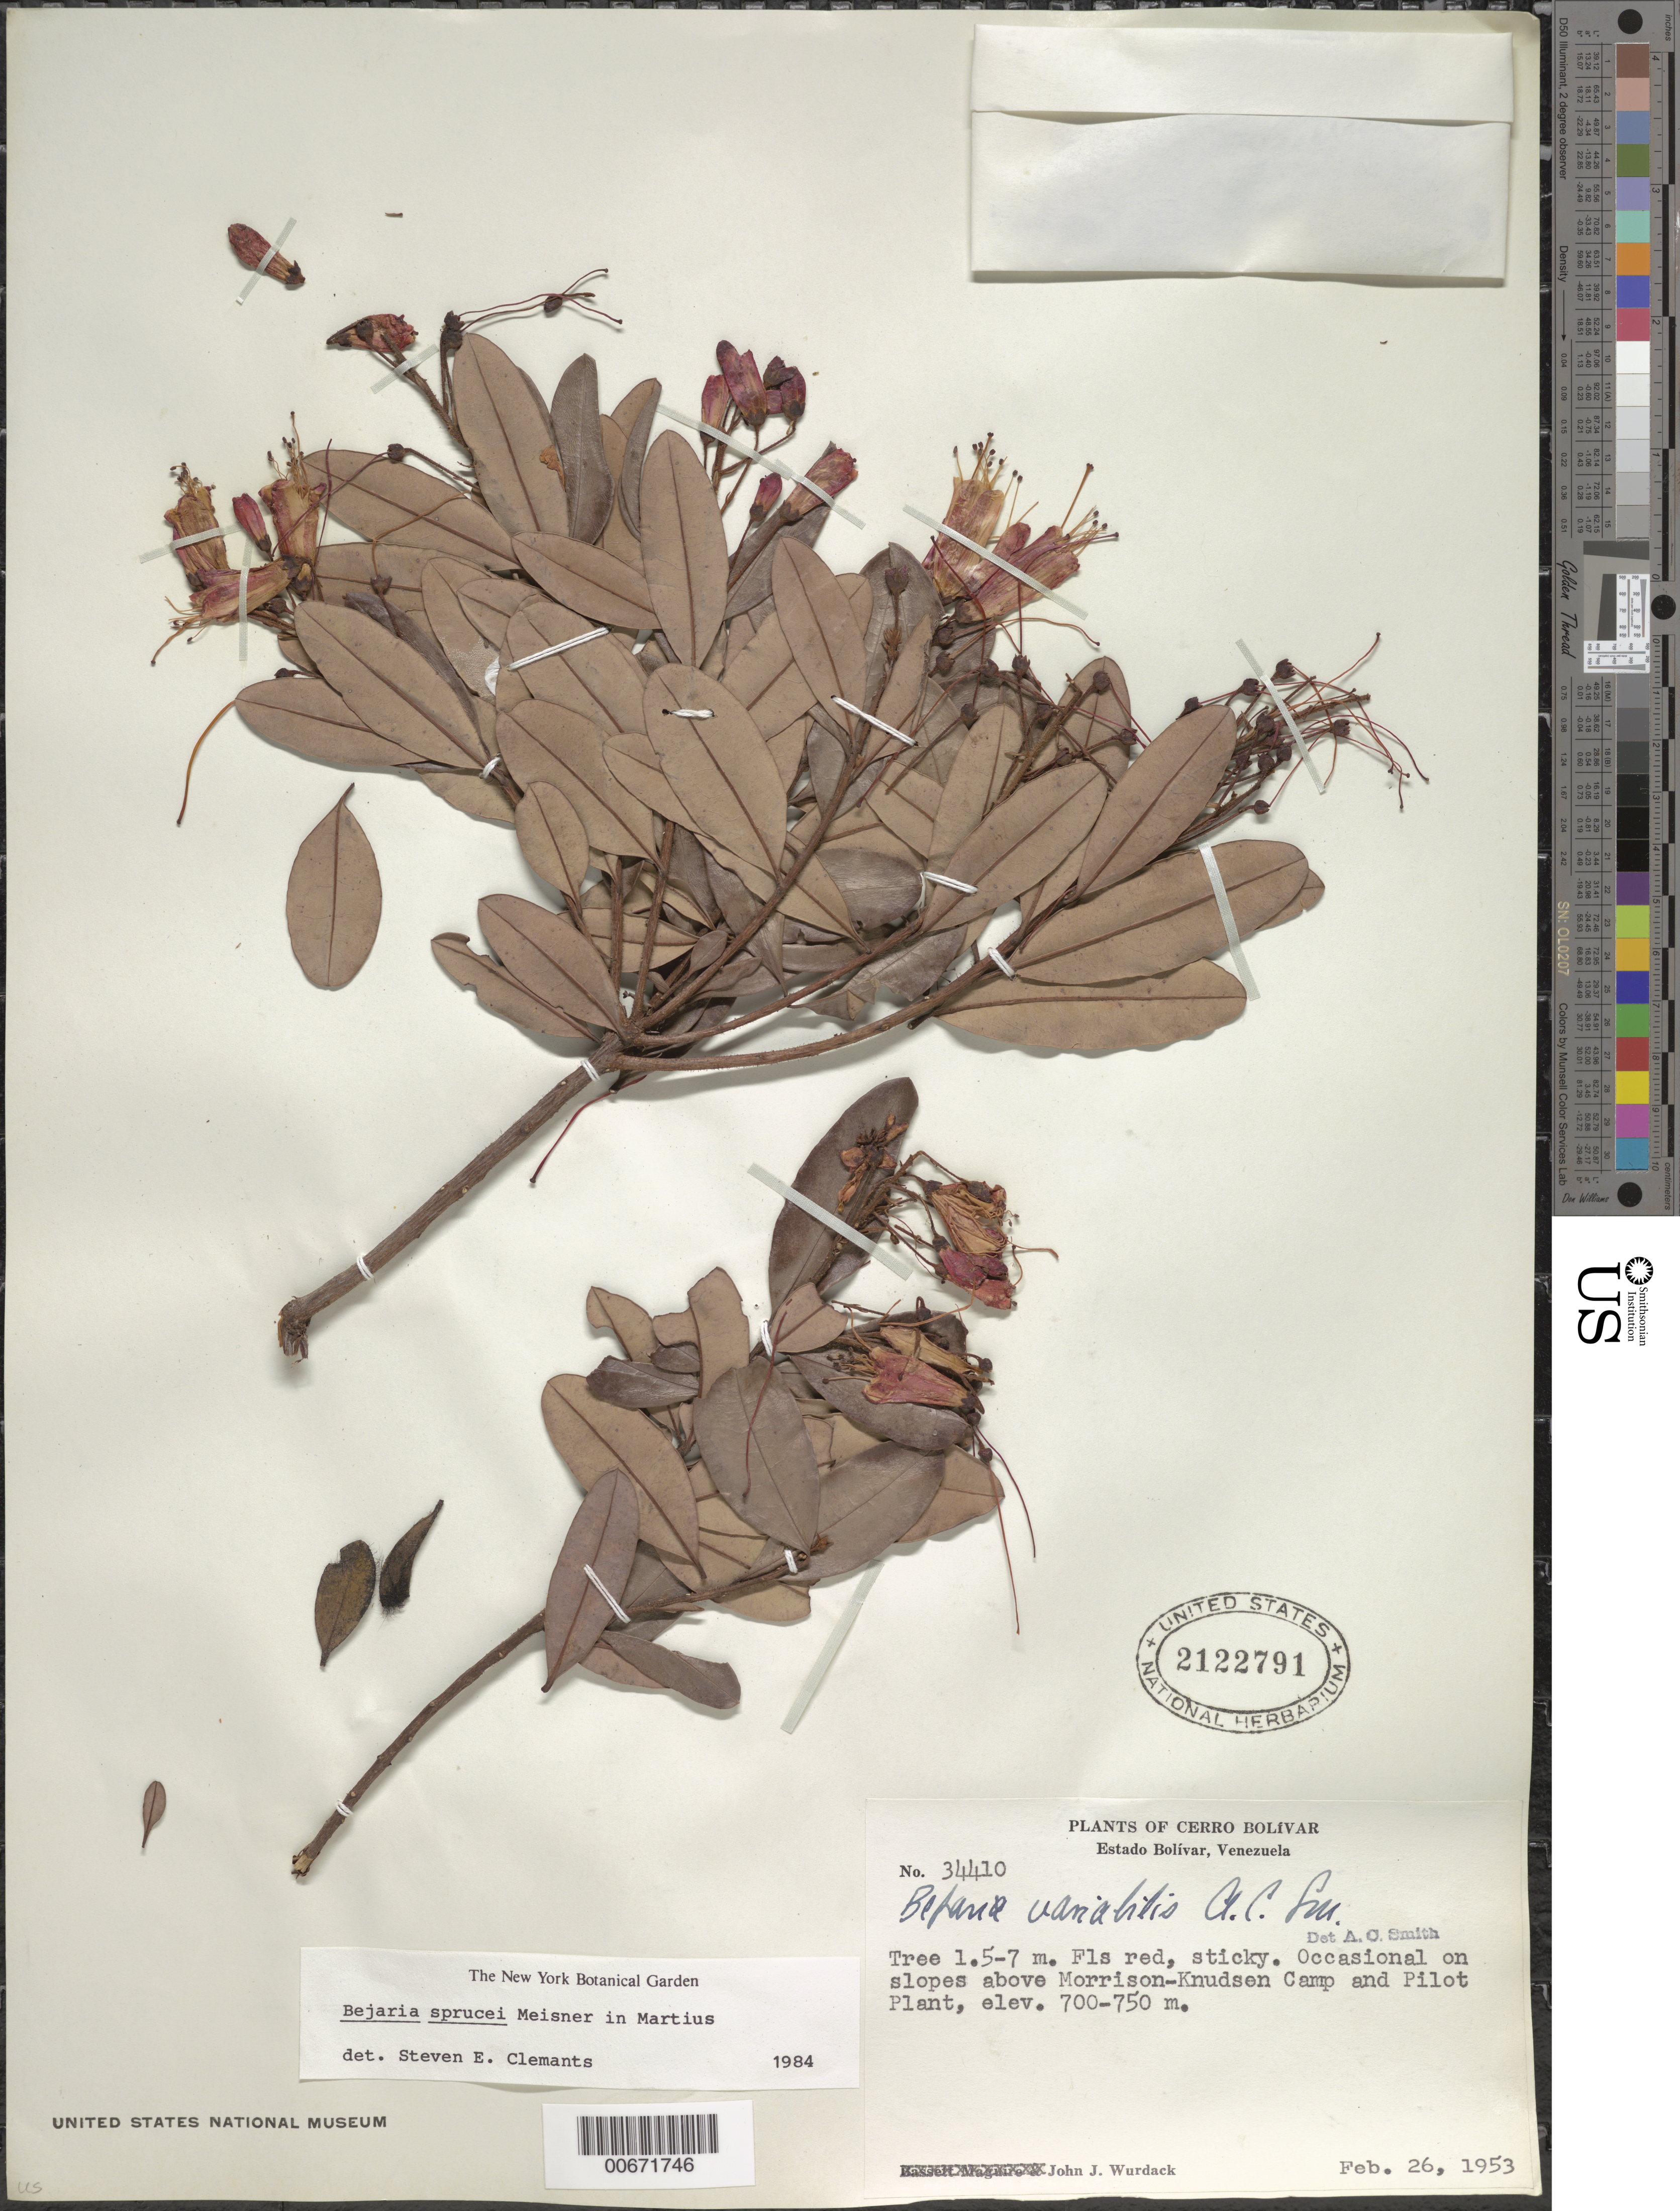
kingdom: Plantae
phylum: Tracheophyta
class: Magnoliopsida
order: Ericales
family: Ericaceae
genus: Bejaria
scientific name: Bejaria sprucei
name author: Meisn.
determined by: Clemants, S. E.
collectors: J. J. Wurdack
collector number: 34410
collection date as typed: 26-Feb-53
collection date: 1953-02-26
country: Venezuela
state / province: Bolívar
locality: Morrison-Knudsen Camp to Pilot Plant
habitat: Slopes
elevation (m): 700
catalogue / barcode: US 2122791